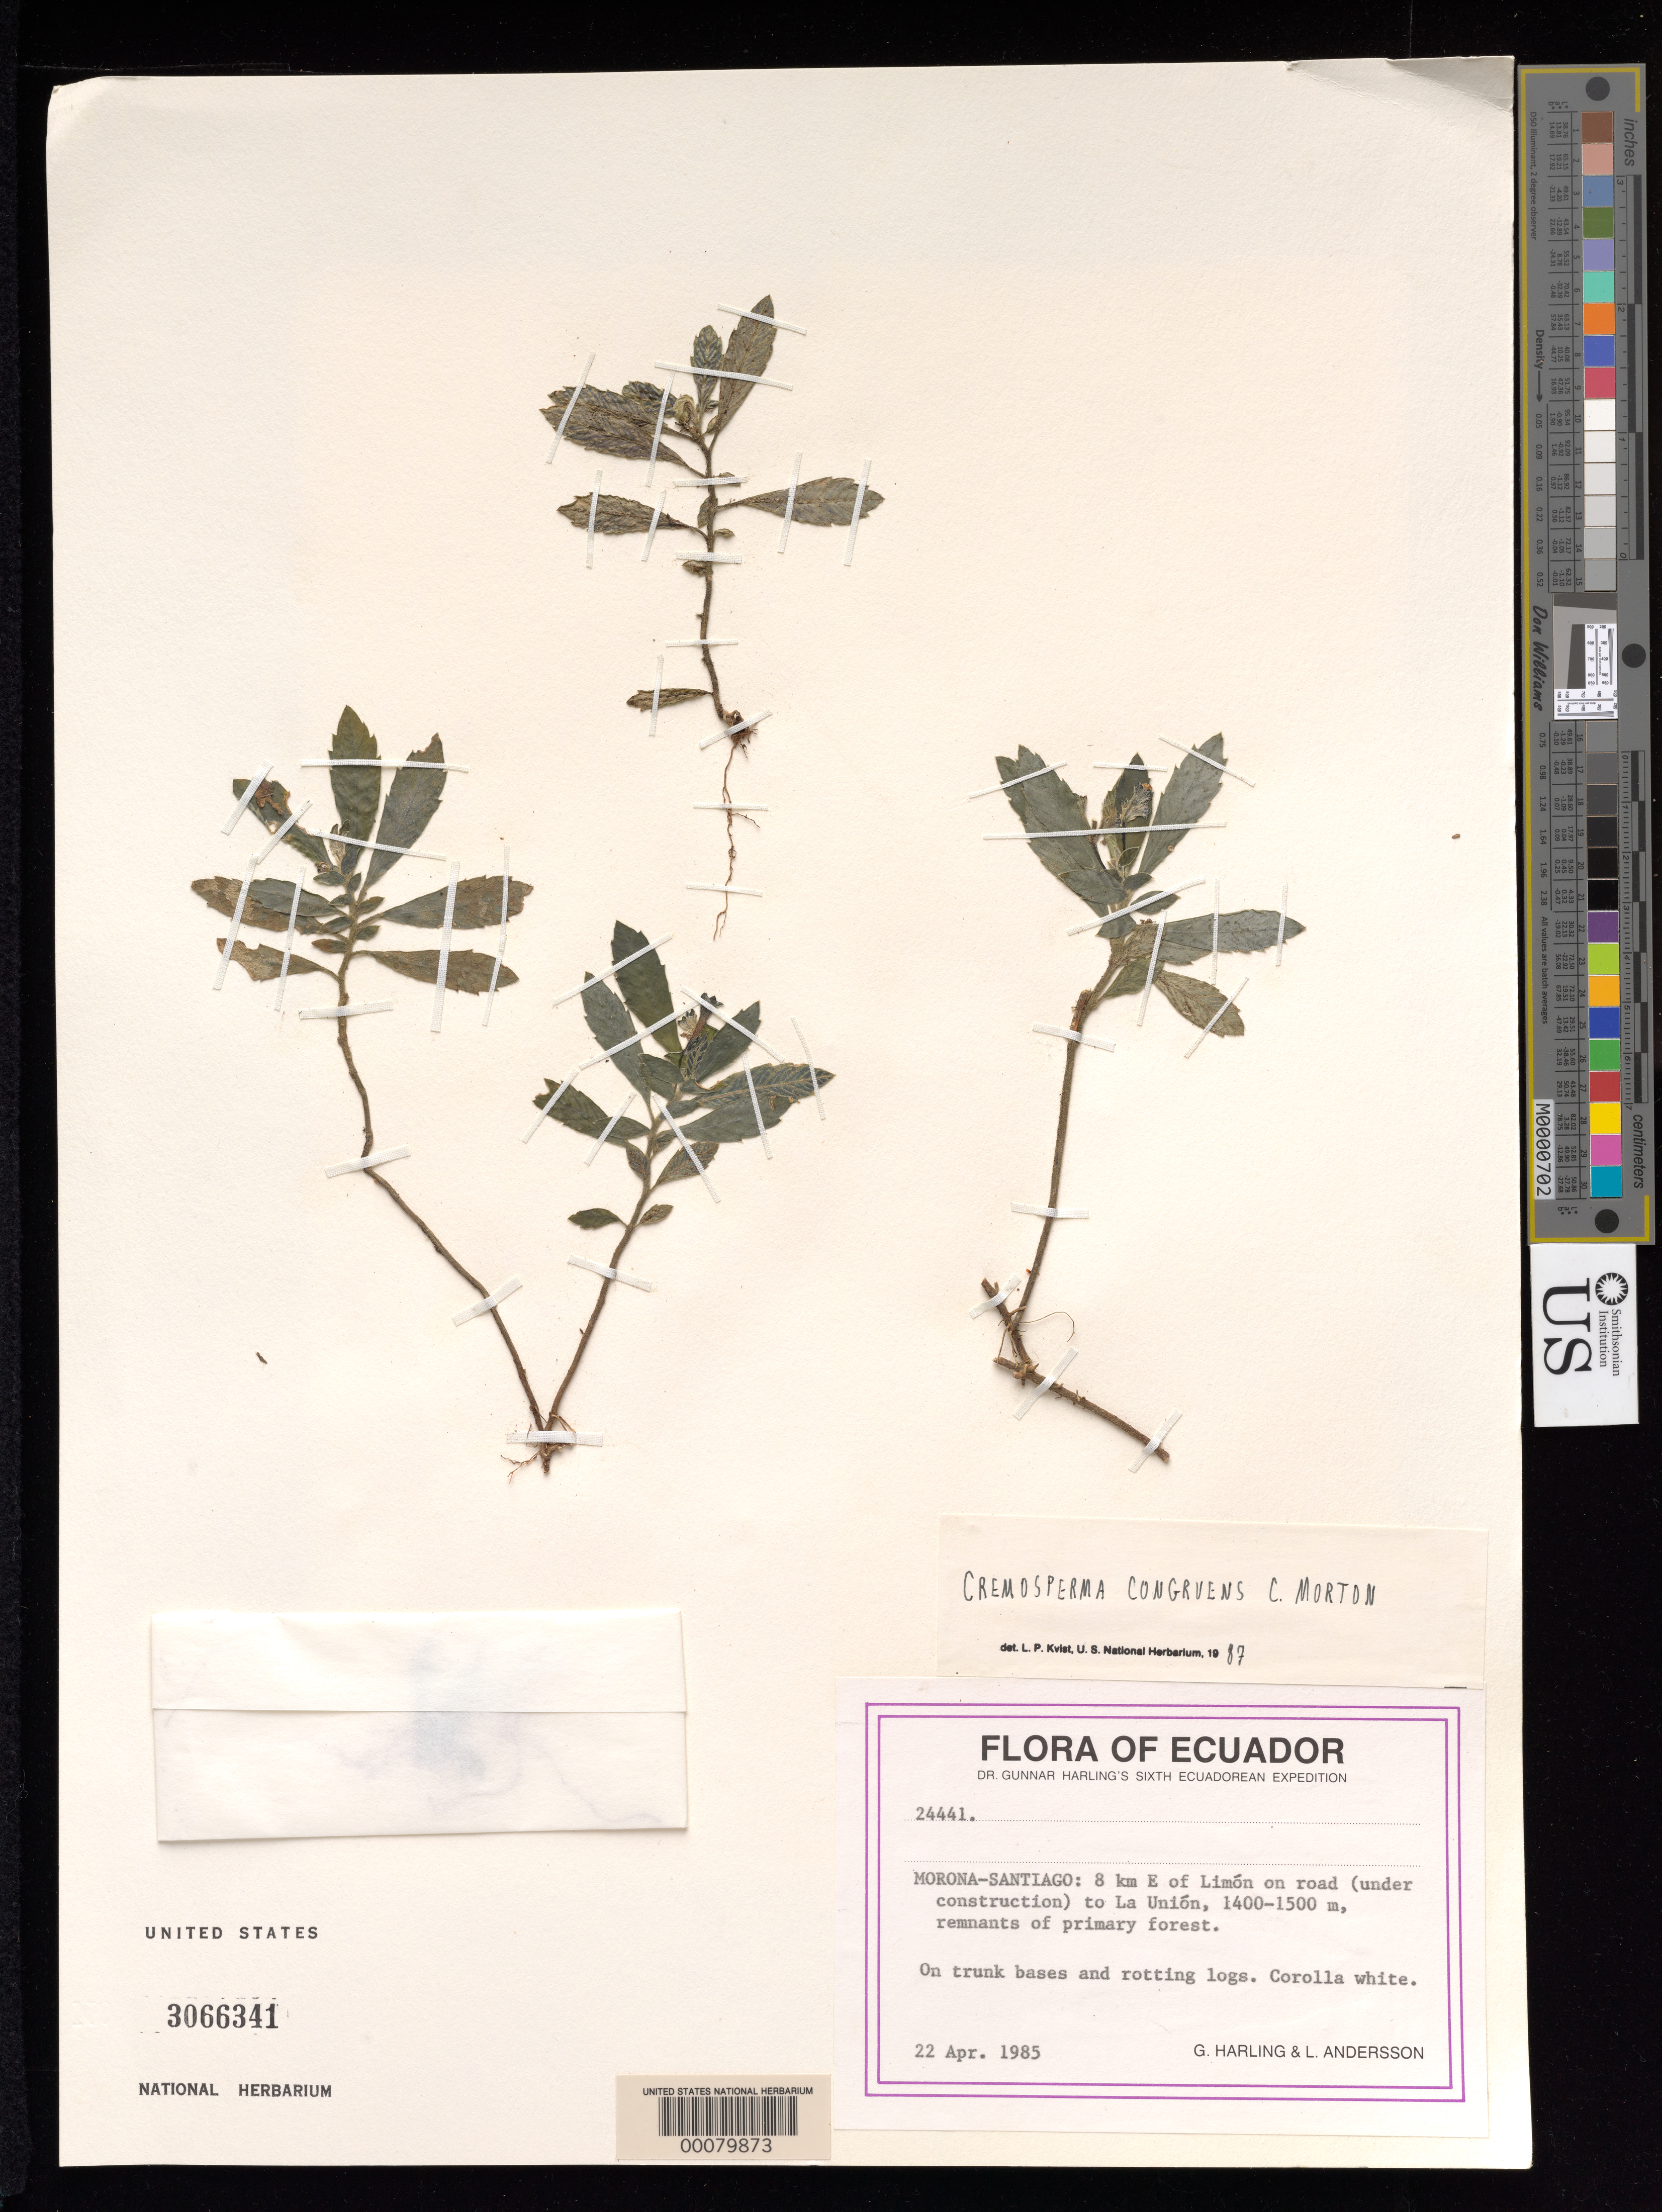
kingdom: Plantae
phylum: Tracheophyta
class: Magnoliopsida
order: Lamiales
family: Gesneriaceae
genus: Cremosperma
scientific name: Cremosperma congruens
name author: C.V. Morton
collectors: G. Harling & L. Andersson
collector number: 24441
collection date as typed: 22 Apr 1985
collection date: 1985-04-22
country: Ecuador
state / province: Morona-Santiago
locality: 8 km E of Limon on road (under construction) to La Union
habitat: Remnants of primary forest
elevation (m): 1400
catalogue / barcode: US 3066341